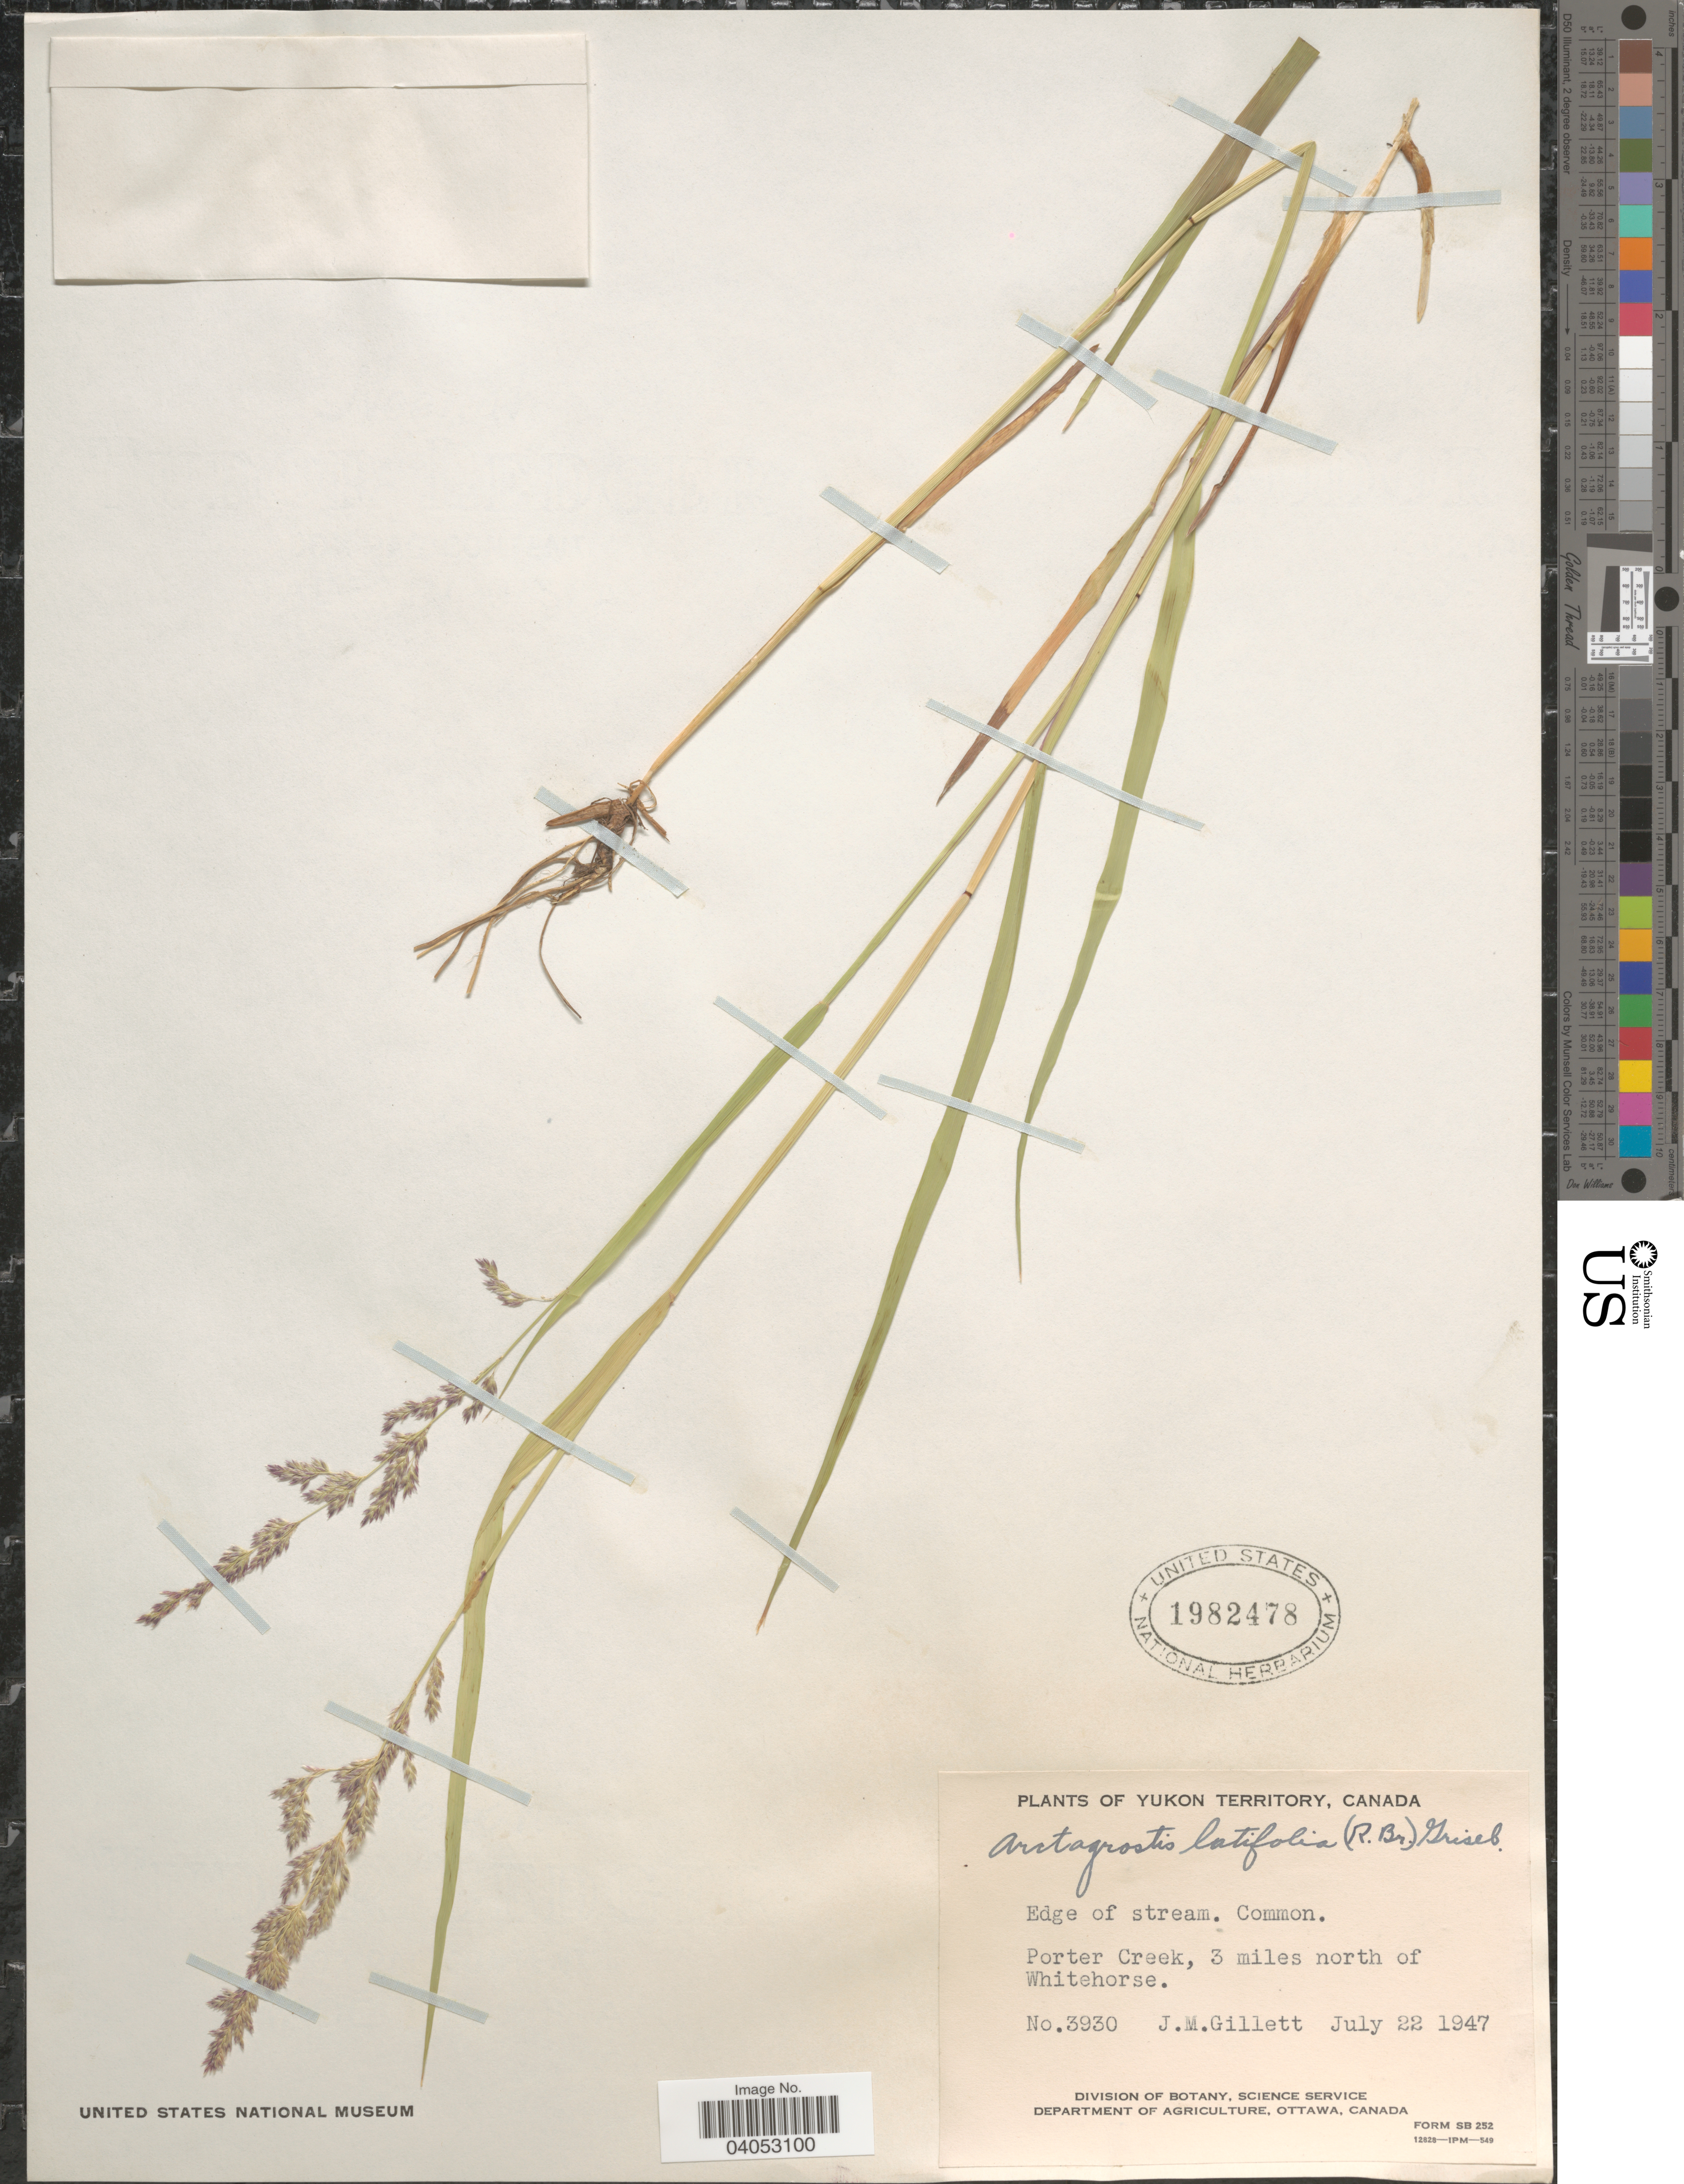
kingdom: Plantae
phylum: Tracheophyta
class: Liliopsida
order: Poales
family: Poaceae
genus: Arctagrostis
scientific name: Arctagrostis latifolia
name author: (R. Br.) Griseb.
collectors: J. M. Gillett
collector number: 3930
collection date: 1947-07-22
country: Canada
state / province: Yukon Territory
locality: Porter Creek, 3 miles north of Whitehorse.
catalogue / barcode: US 1982478